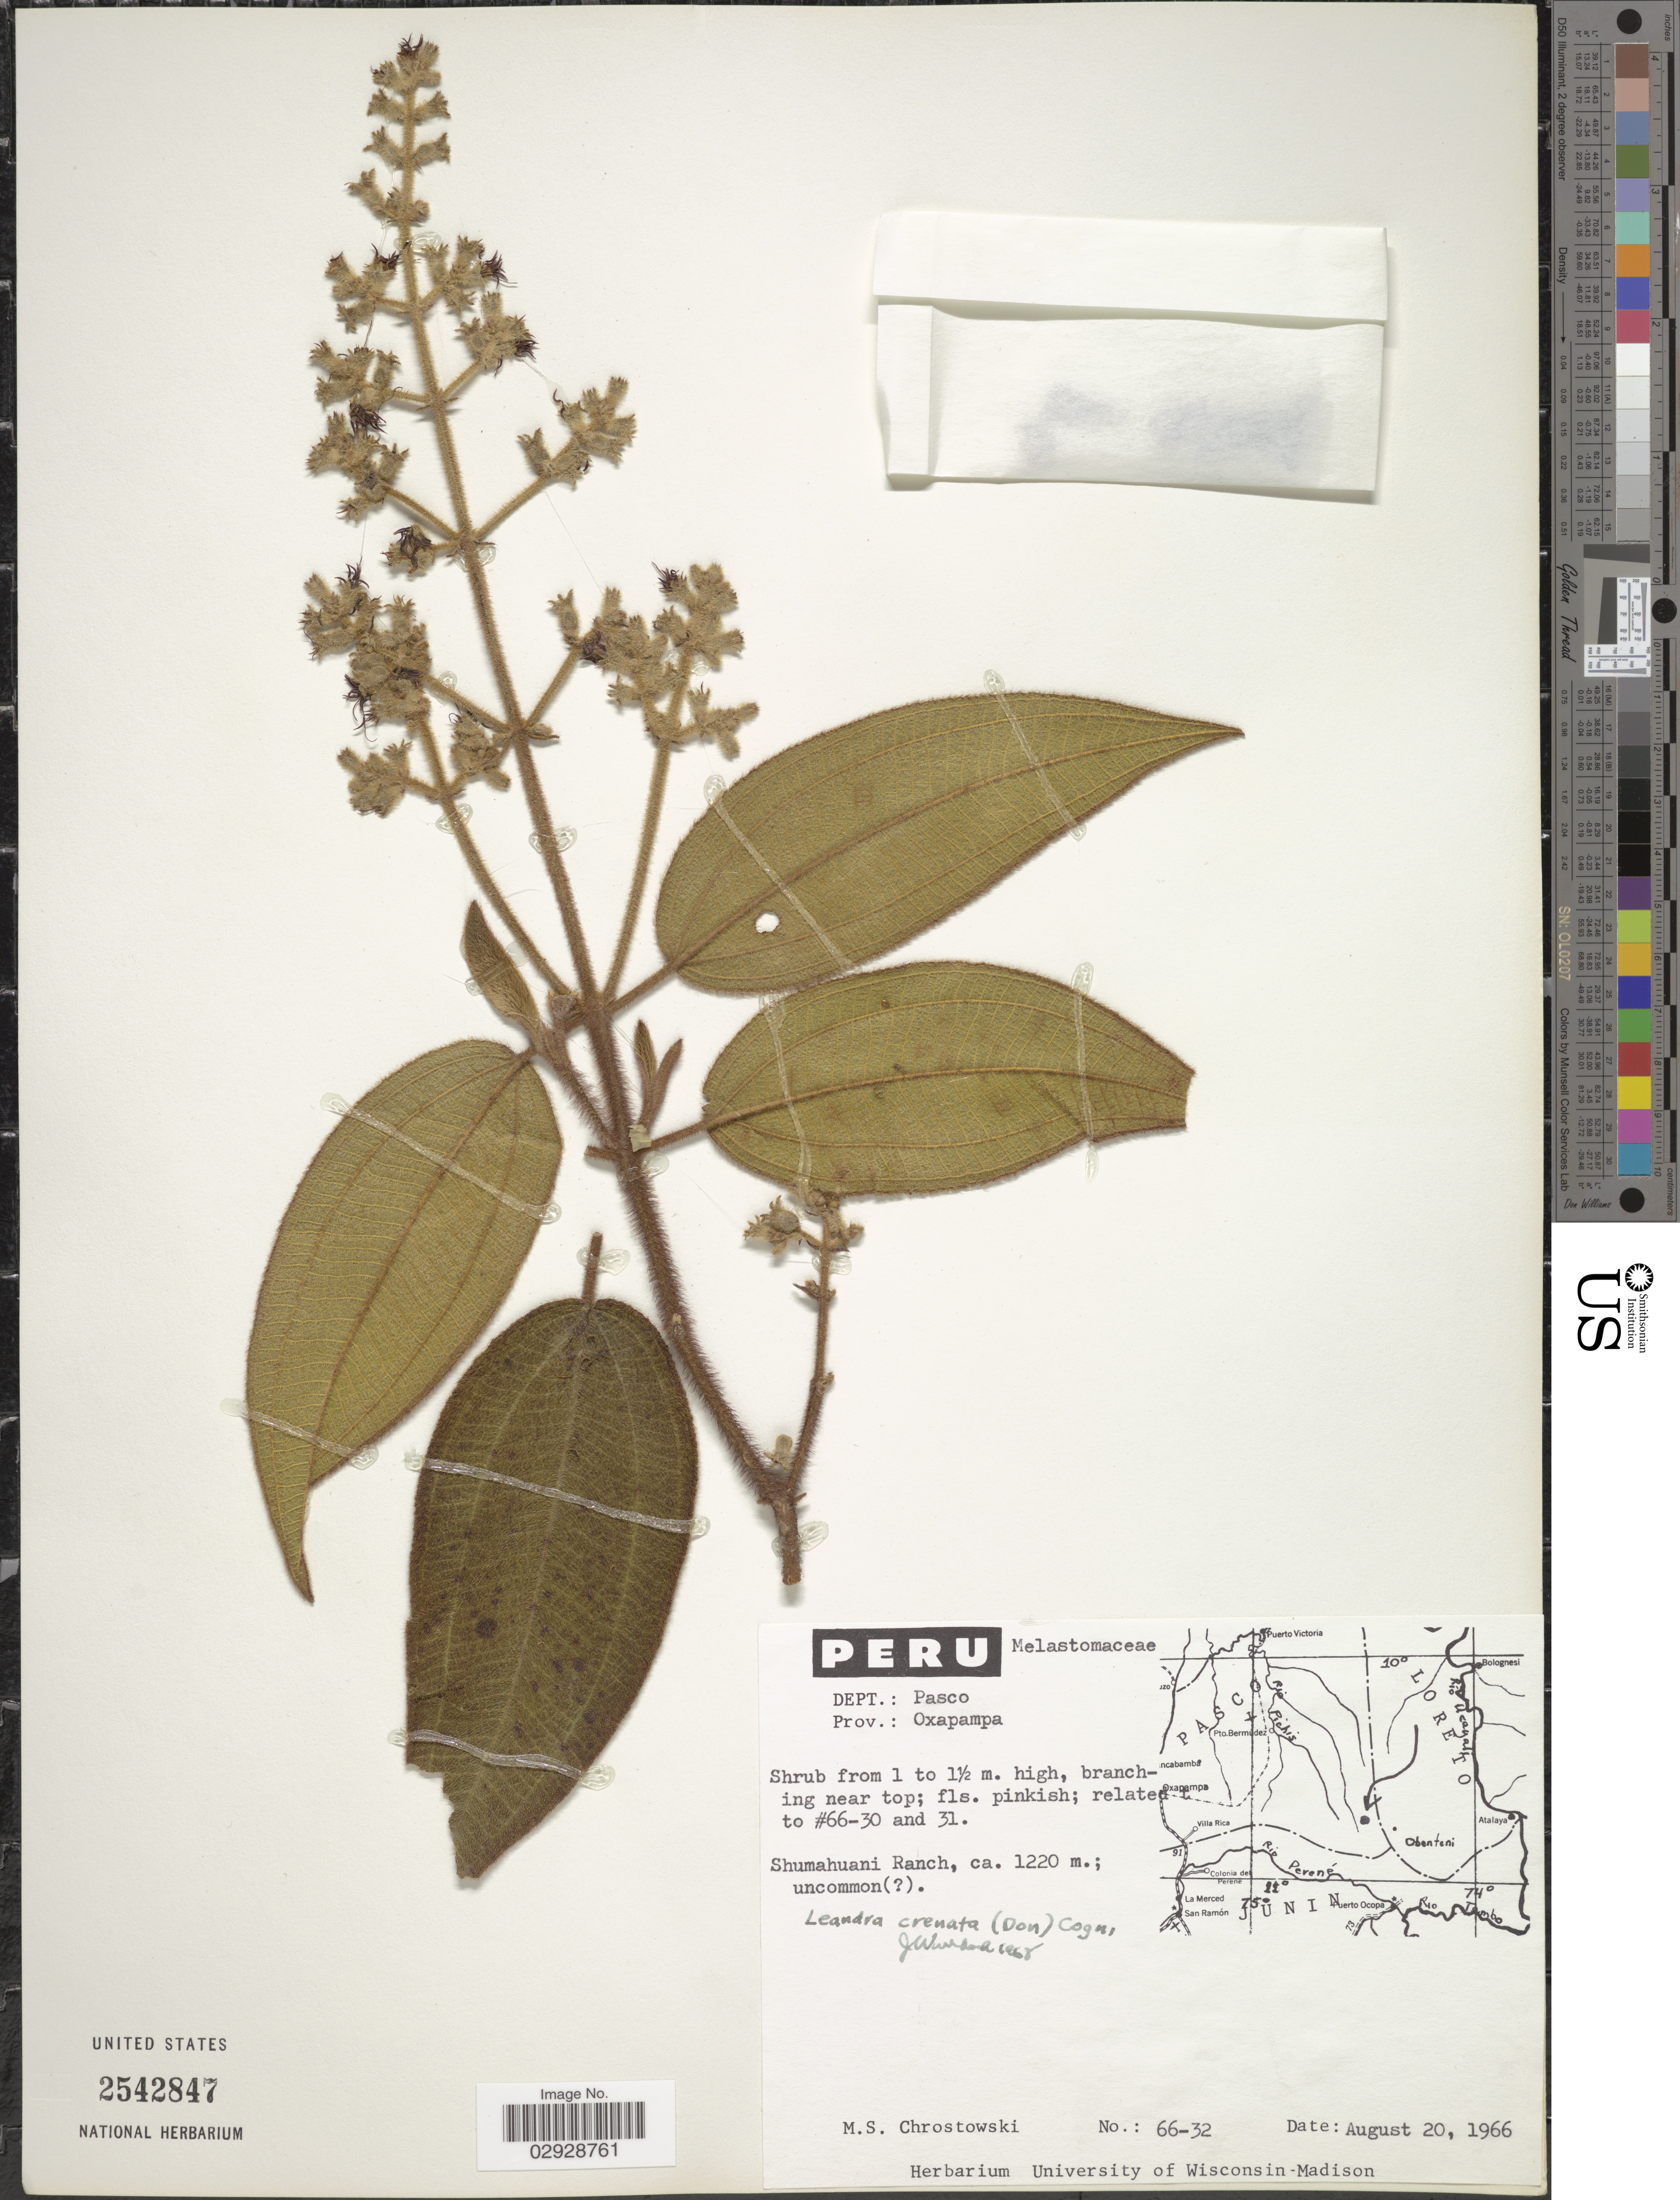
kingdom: Plantae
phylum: Tracheophyta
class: Magnoliopsida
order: Myrtales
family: Melastomataceae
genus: Leandra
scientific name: Leandra crenata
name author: (D. Don) Cogn.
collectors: M. Chrostowski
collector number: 66-32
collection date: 1966-08-20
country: Peru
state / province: Pasco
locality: Dept.: Pasco. Prov.: Oxapampa. Shumahuani Ranch.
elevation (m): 1220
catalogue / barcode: US 2542847